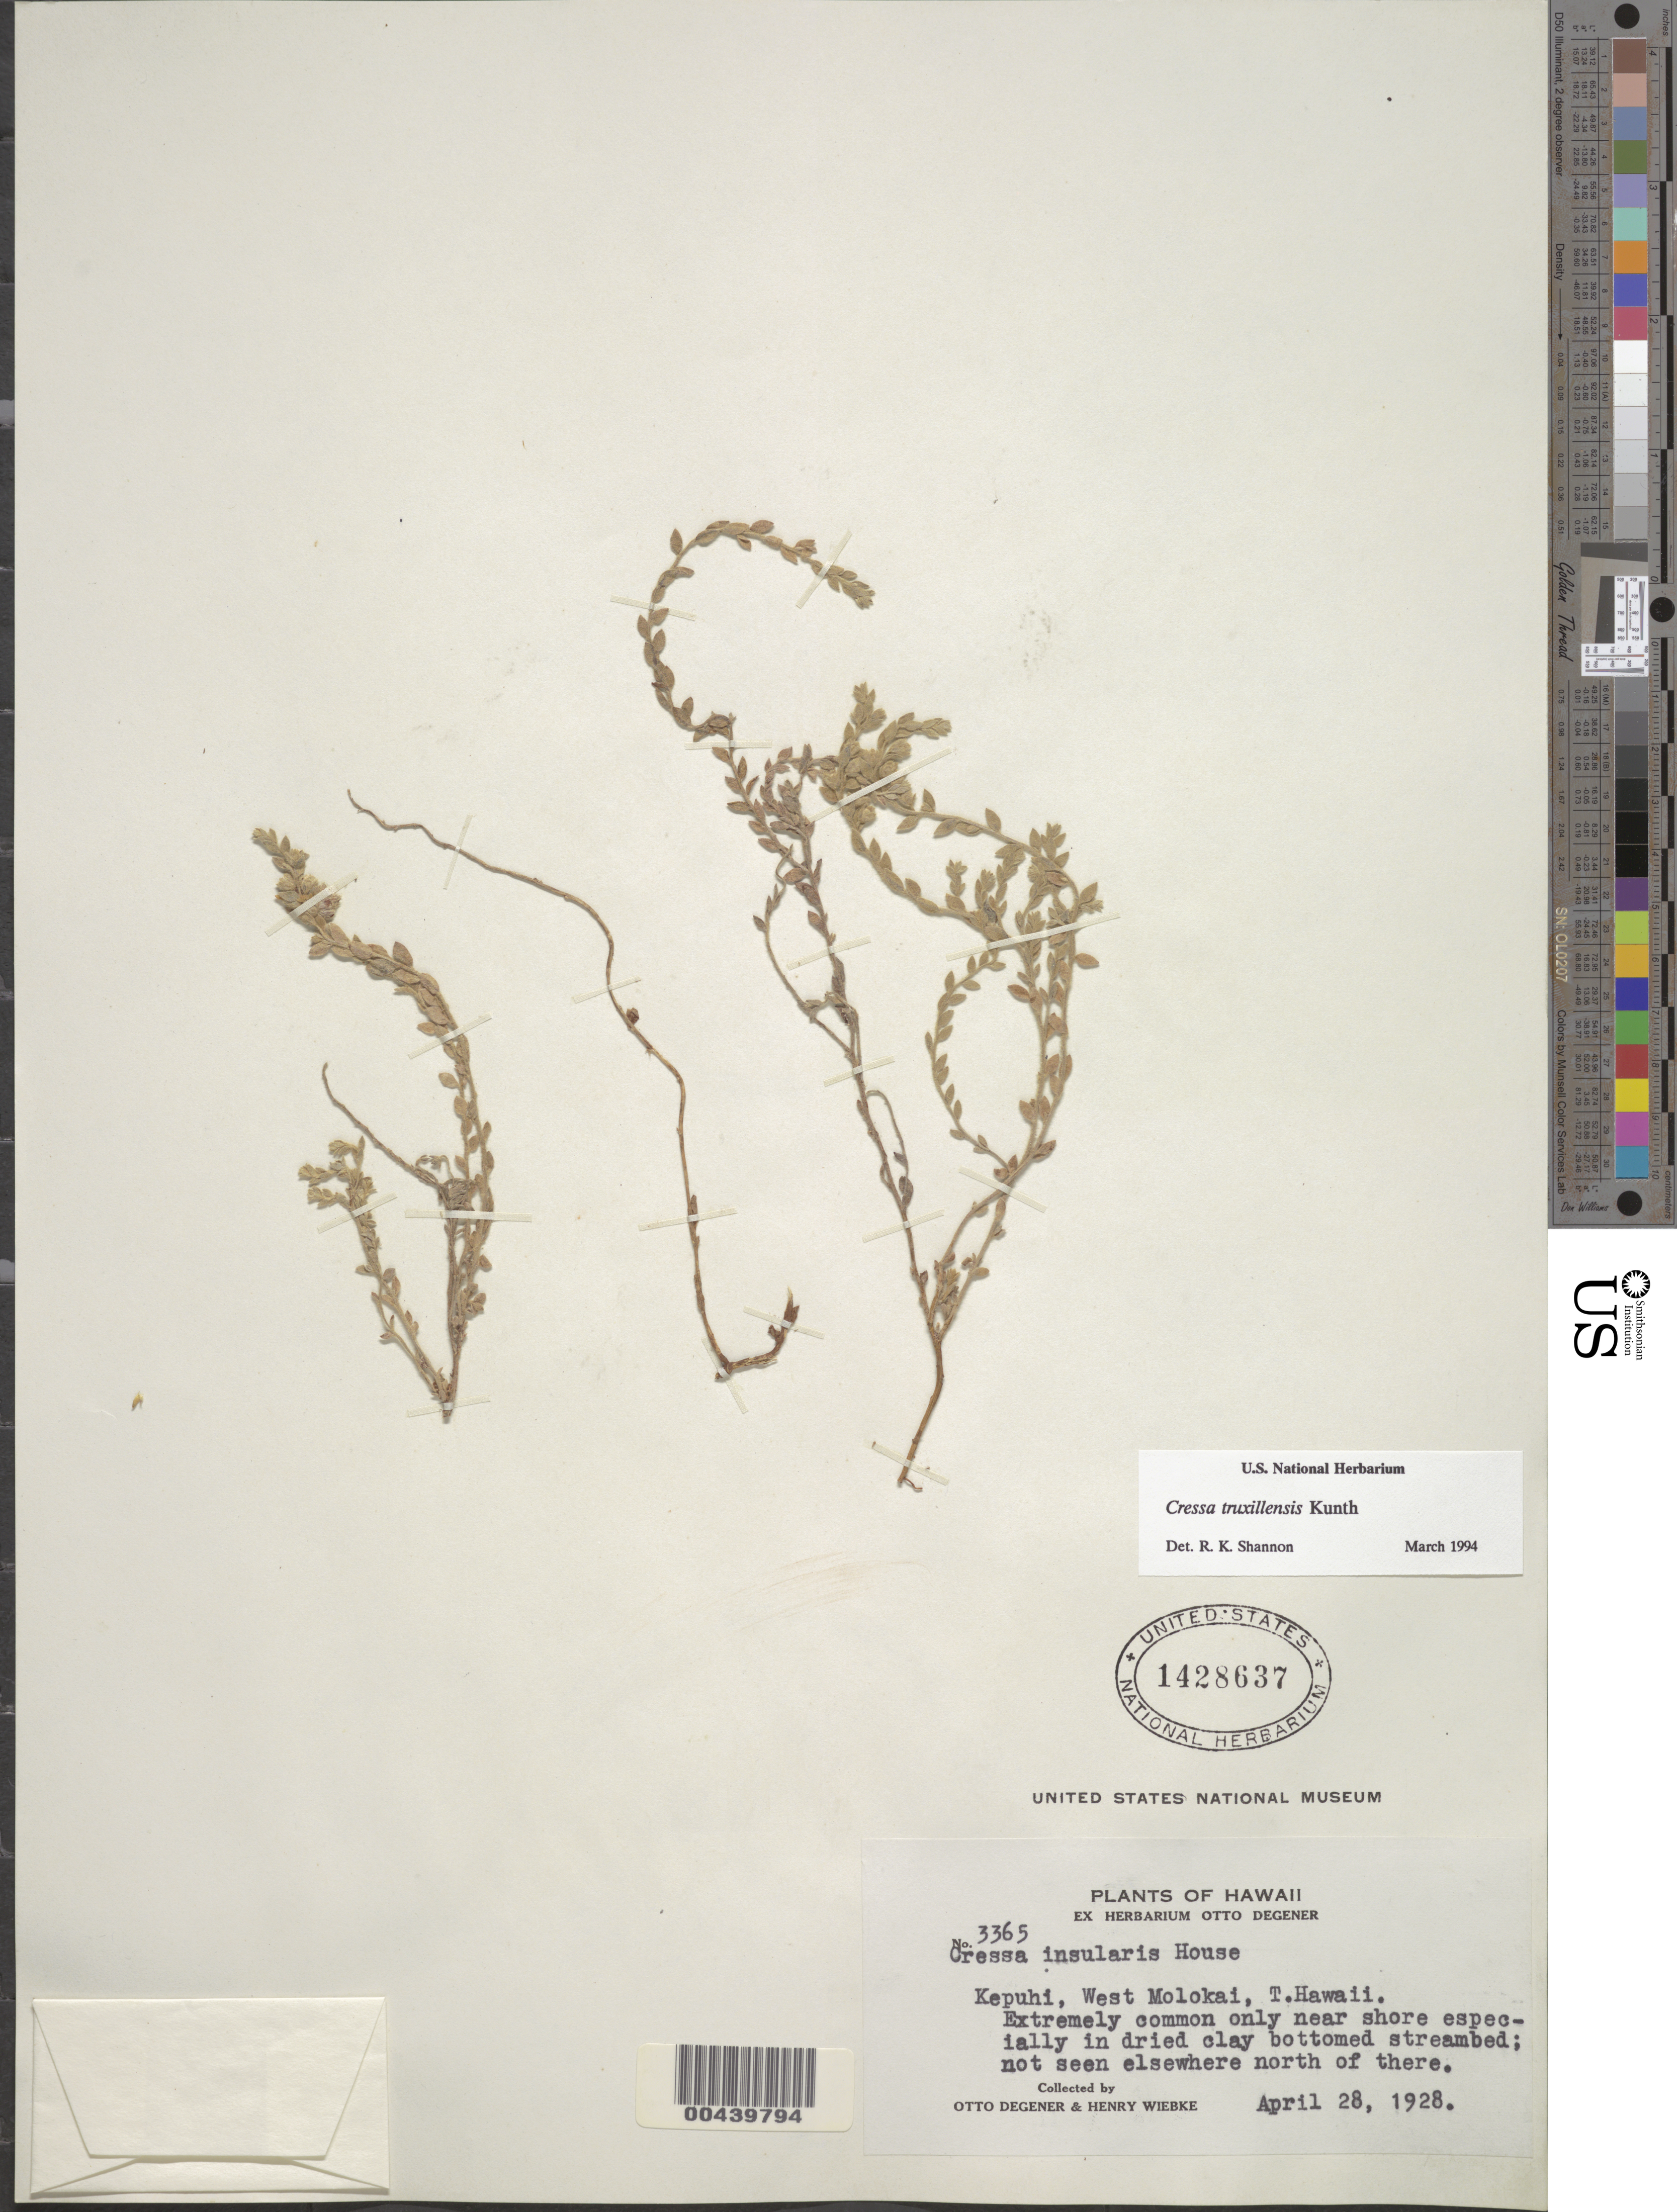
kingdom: Plantae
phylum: Tracheophyta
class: Magnoliopsida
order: Solanales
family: Convolvulaceae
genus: Cressa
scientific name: Cressa truxillensis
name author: Kunth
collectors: O. Degener & H. Wiebke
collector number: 3365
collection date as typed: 28 Apr 1928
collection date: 1928-04-28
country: United States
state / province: Hawaii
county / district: Maui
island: Moloka'i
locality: Kepuhi, West Molokai, near shore.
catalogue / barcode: US 1428637